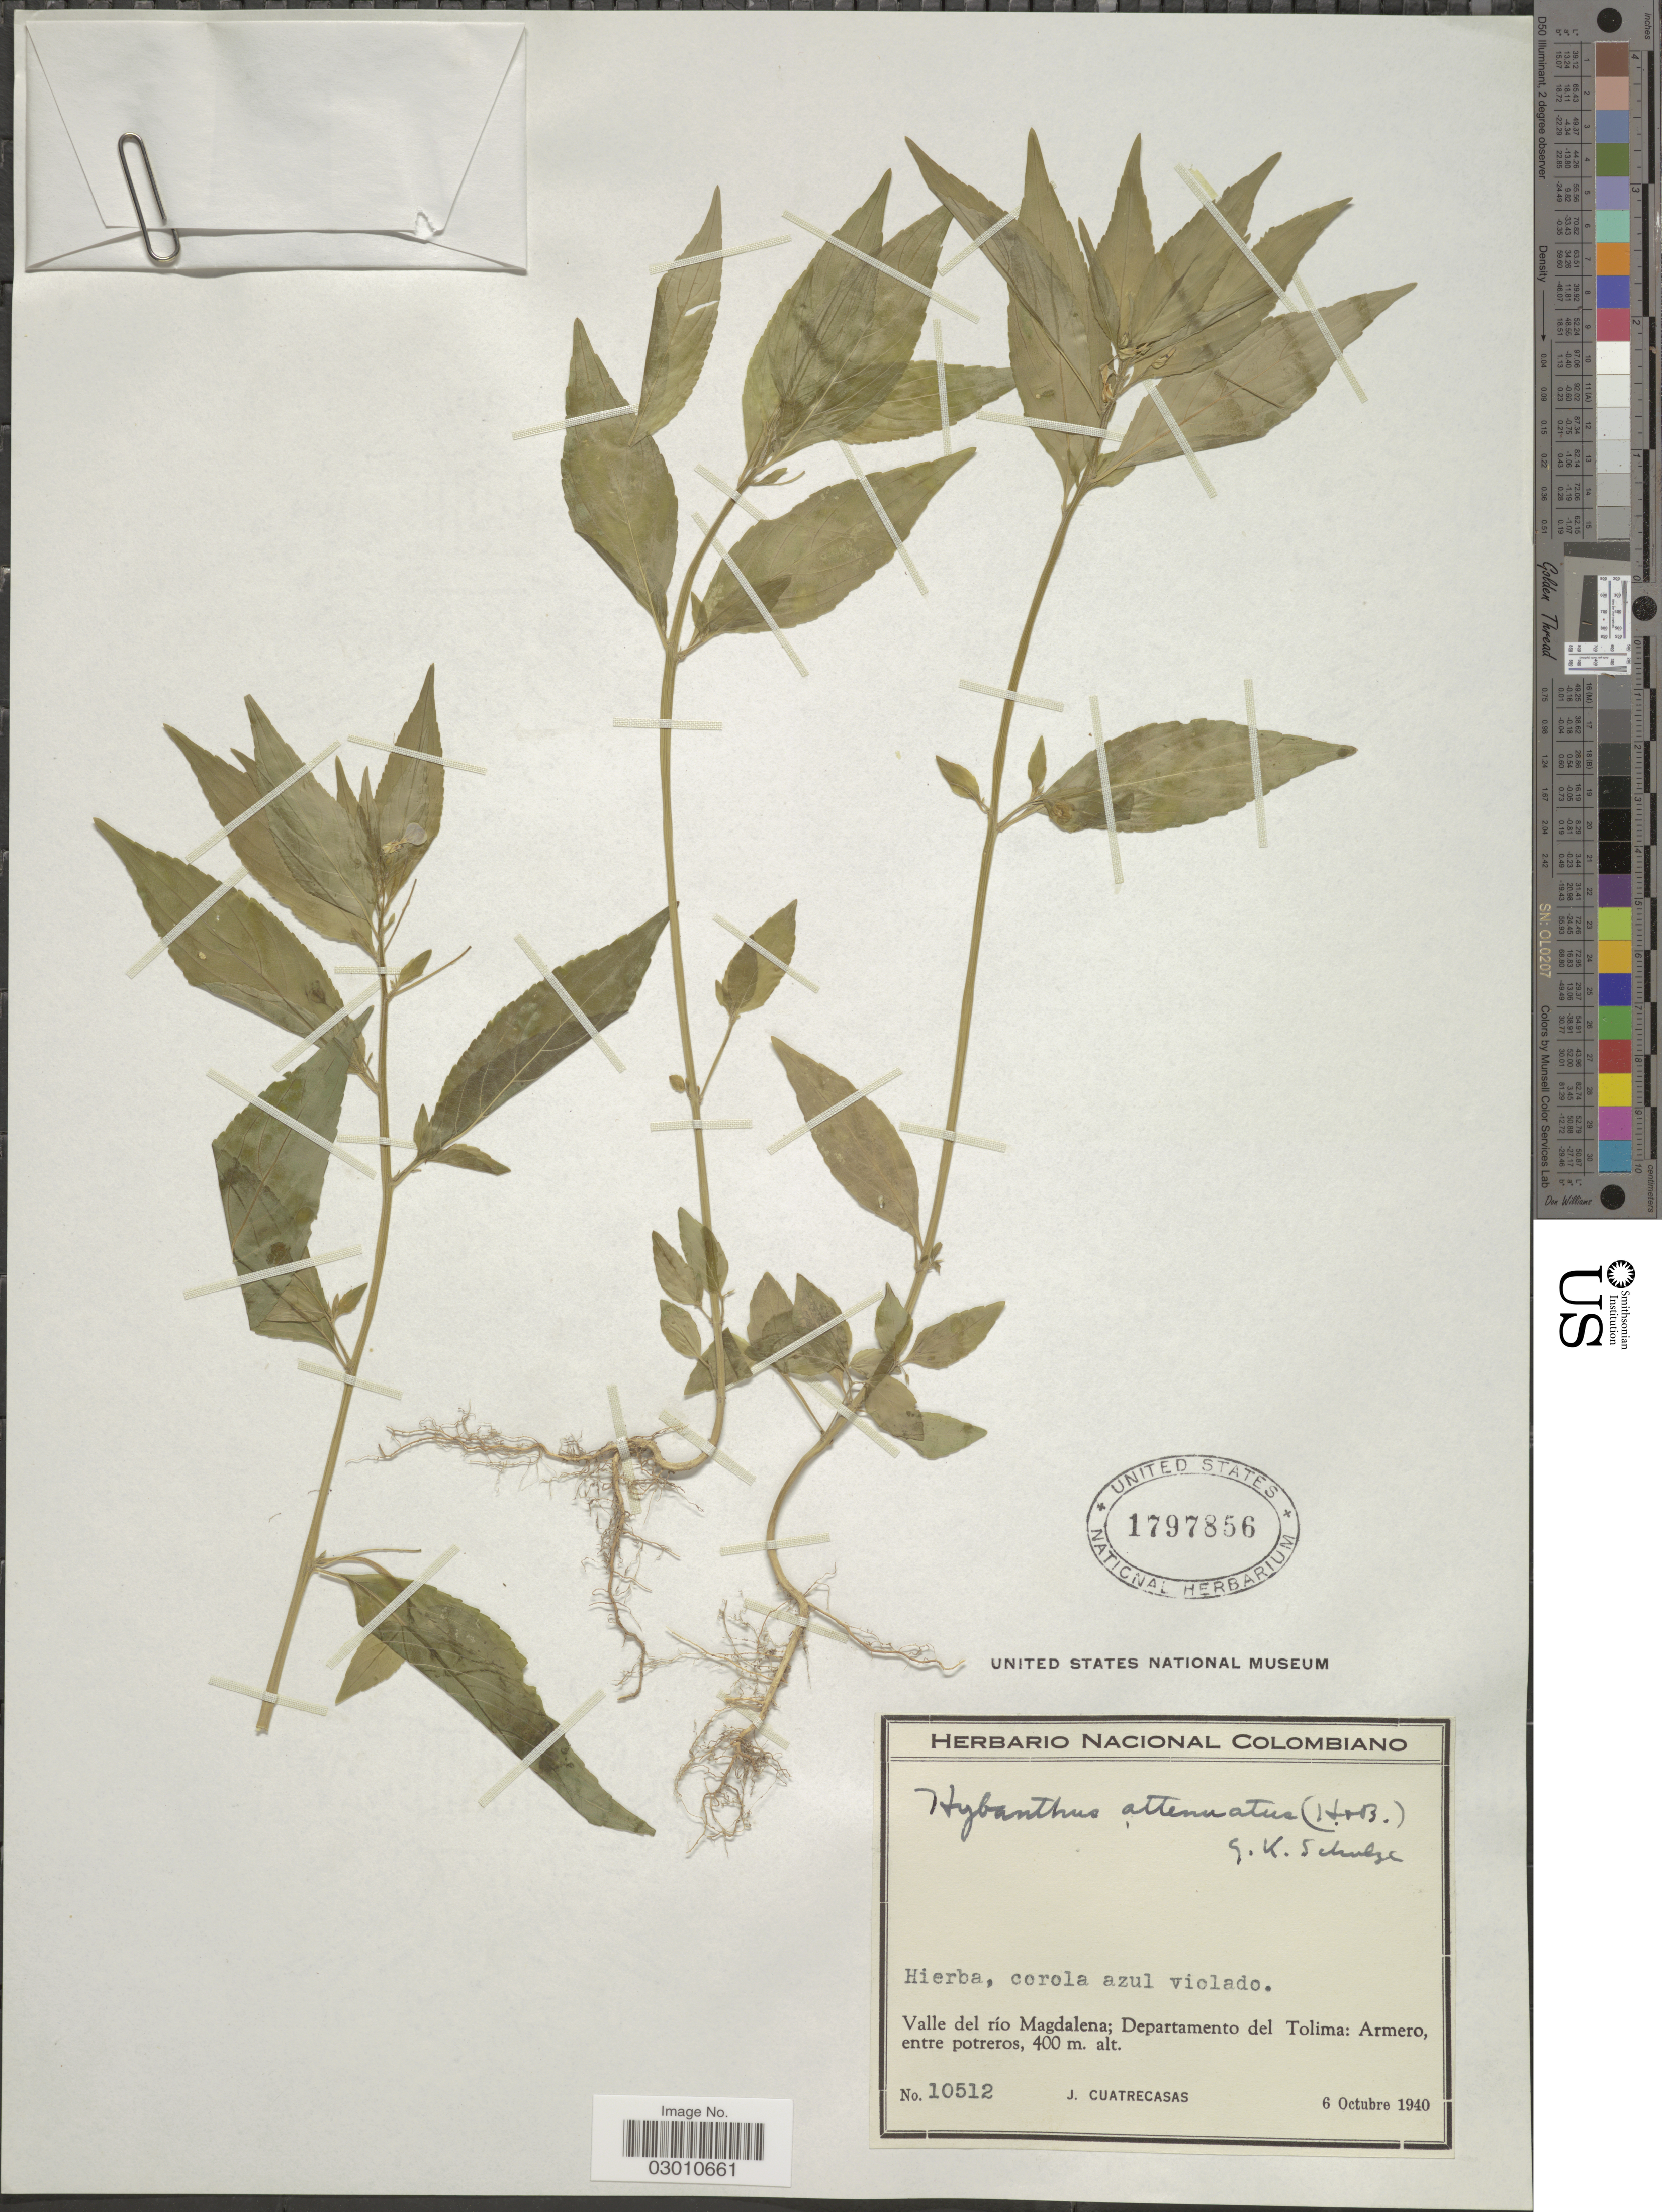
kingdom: Plantae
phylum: Tracheophyta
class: Magnoliopsida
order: Malpighiales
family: Violaceae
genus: Pombalia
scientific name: Pombalia attenuata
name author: (Humb. & Bonpl. ex Willd.) Paula-Souza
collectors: J. Cuatrecasas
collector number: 10512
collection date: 1940-10-06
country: Colombia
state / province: Tolima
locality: Valle del río Magdalena; Departamento del Tolima: Armero, entre potreros.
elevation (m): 400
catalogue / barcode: US 1797856